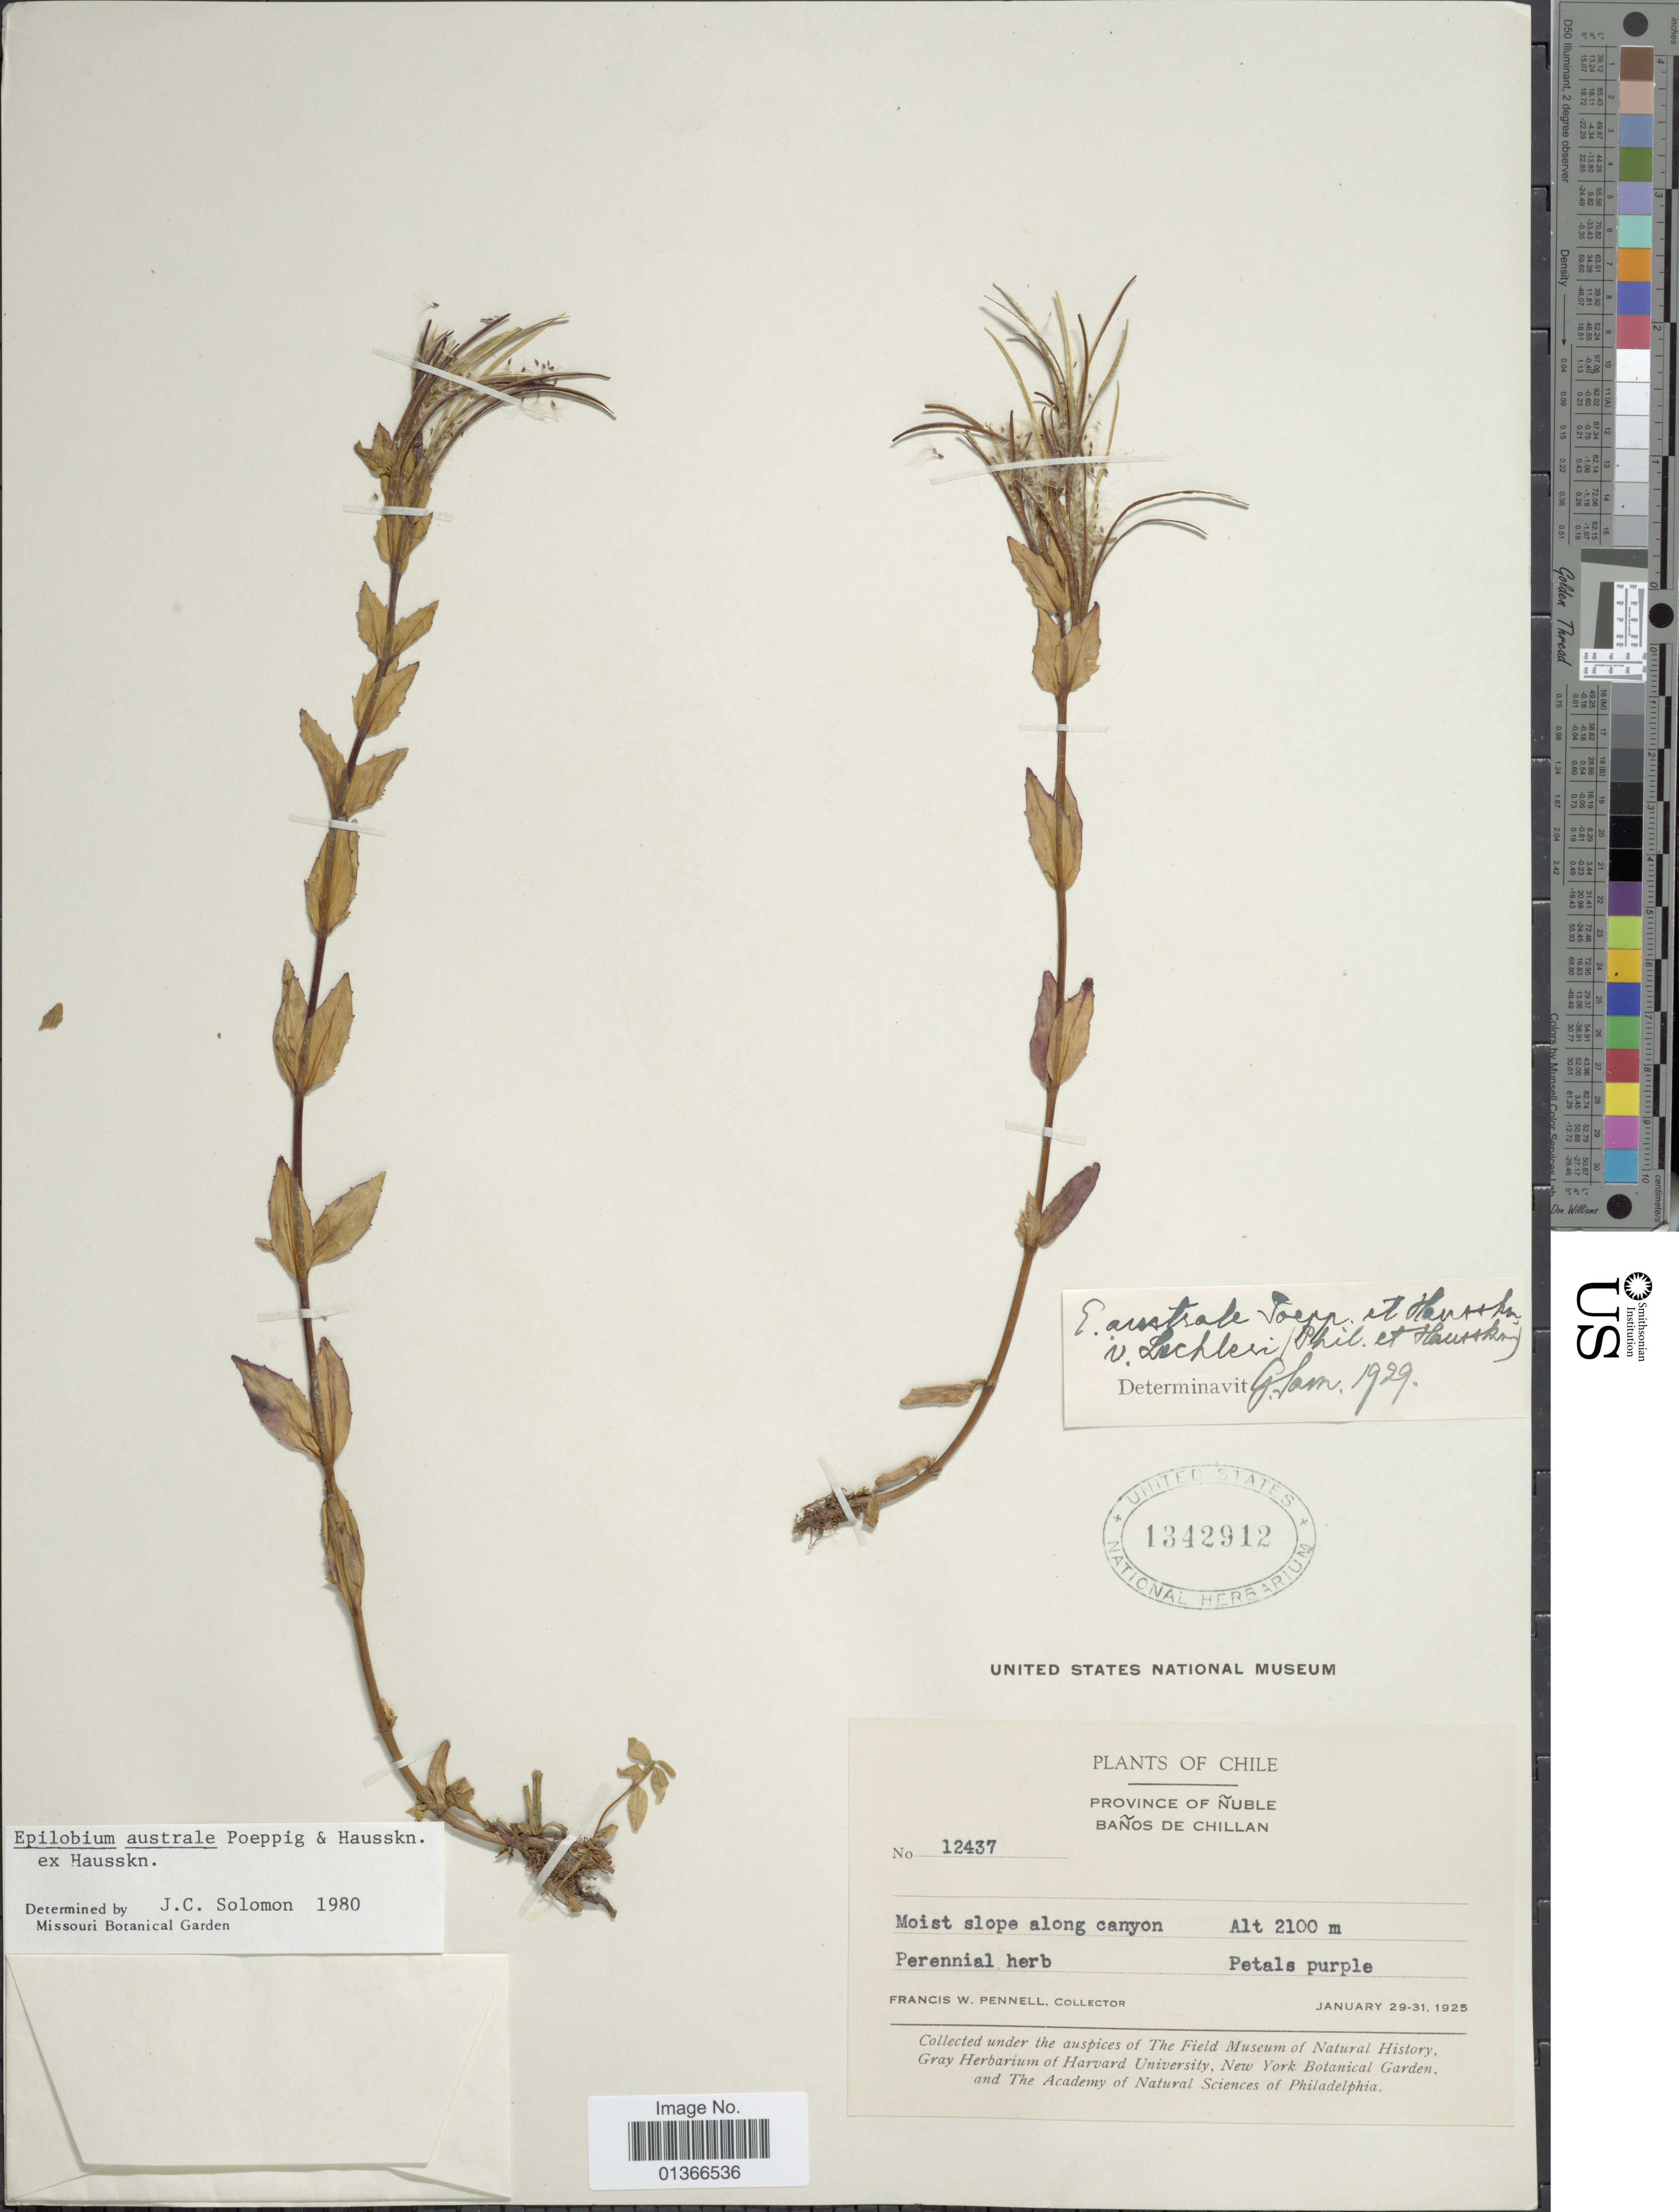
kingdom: Plantae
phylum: Tracheophyta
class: Magnoliopsida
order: Myrtales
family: Onagraceae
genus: Epilobium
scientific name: Epilobium australe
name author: Poepp. & Hausskn.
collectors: F. W. Pennell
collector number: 12437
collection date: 1925-01-29/1925-01-31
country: Chile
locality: Province of Nuble. Baños de Chillan.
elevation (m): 2100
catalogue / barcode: US 1342912